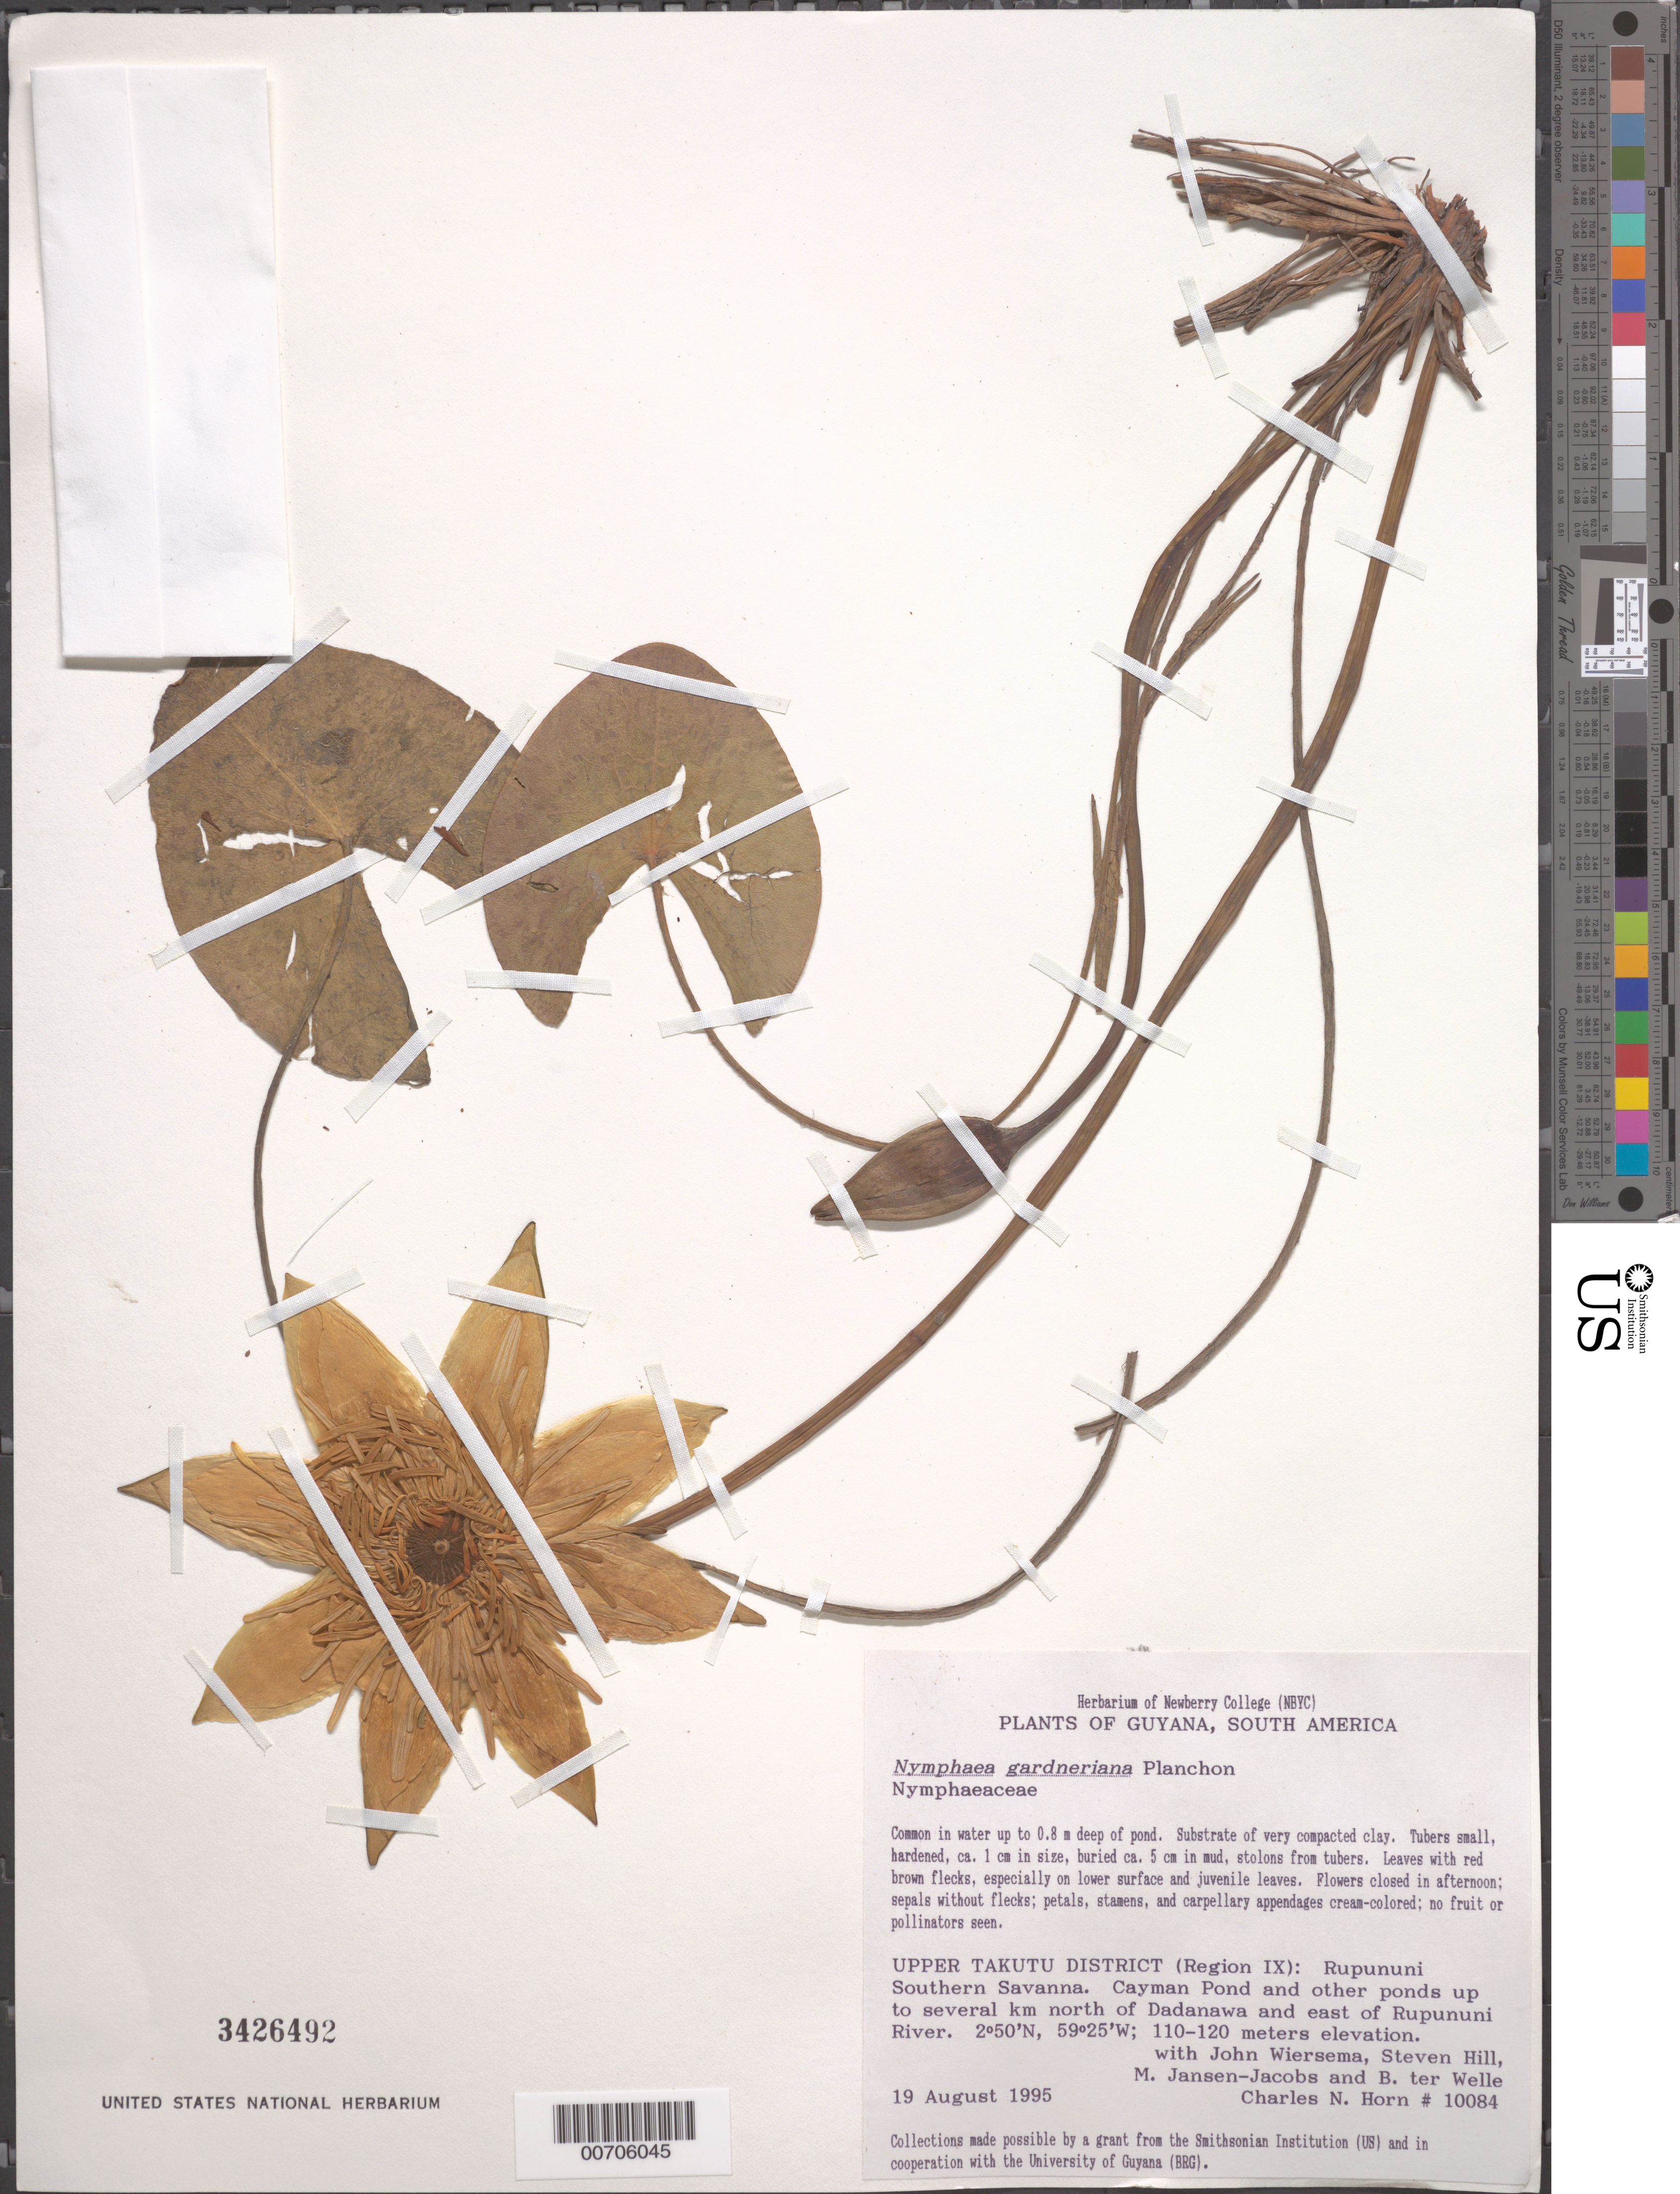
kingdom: Plantae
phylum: Tracheophyta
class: Magnoliopsida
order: Nymphaeales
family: Nymphaeaceae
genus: Nymphaea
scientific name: Nymphaea gardneriana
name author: Planch.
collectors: C. N. Horn, J. H. Wiersema, S. Hill, Kimp, F. M. G. J. (Determiner), Jansen-Jacobs, M. J., (U), Nationaal Herbarium Nederland, Utrecht University branch (Determiner) & B. Welle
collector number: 10084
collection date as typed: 19-Aug-95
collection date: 1995-08-19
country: Guyana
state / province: U. Takutu-U. Essequibo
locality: Rupununi Southern Savanna, Cayman Pond and other ponds up to several km north of Dadanawa and east of Rupununi River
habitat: Water to 0.8 m deep, substrate of very compacted clay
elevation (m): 110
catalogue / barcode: US 3426492